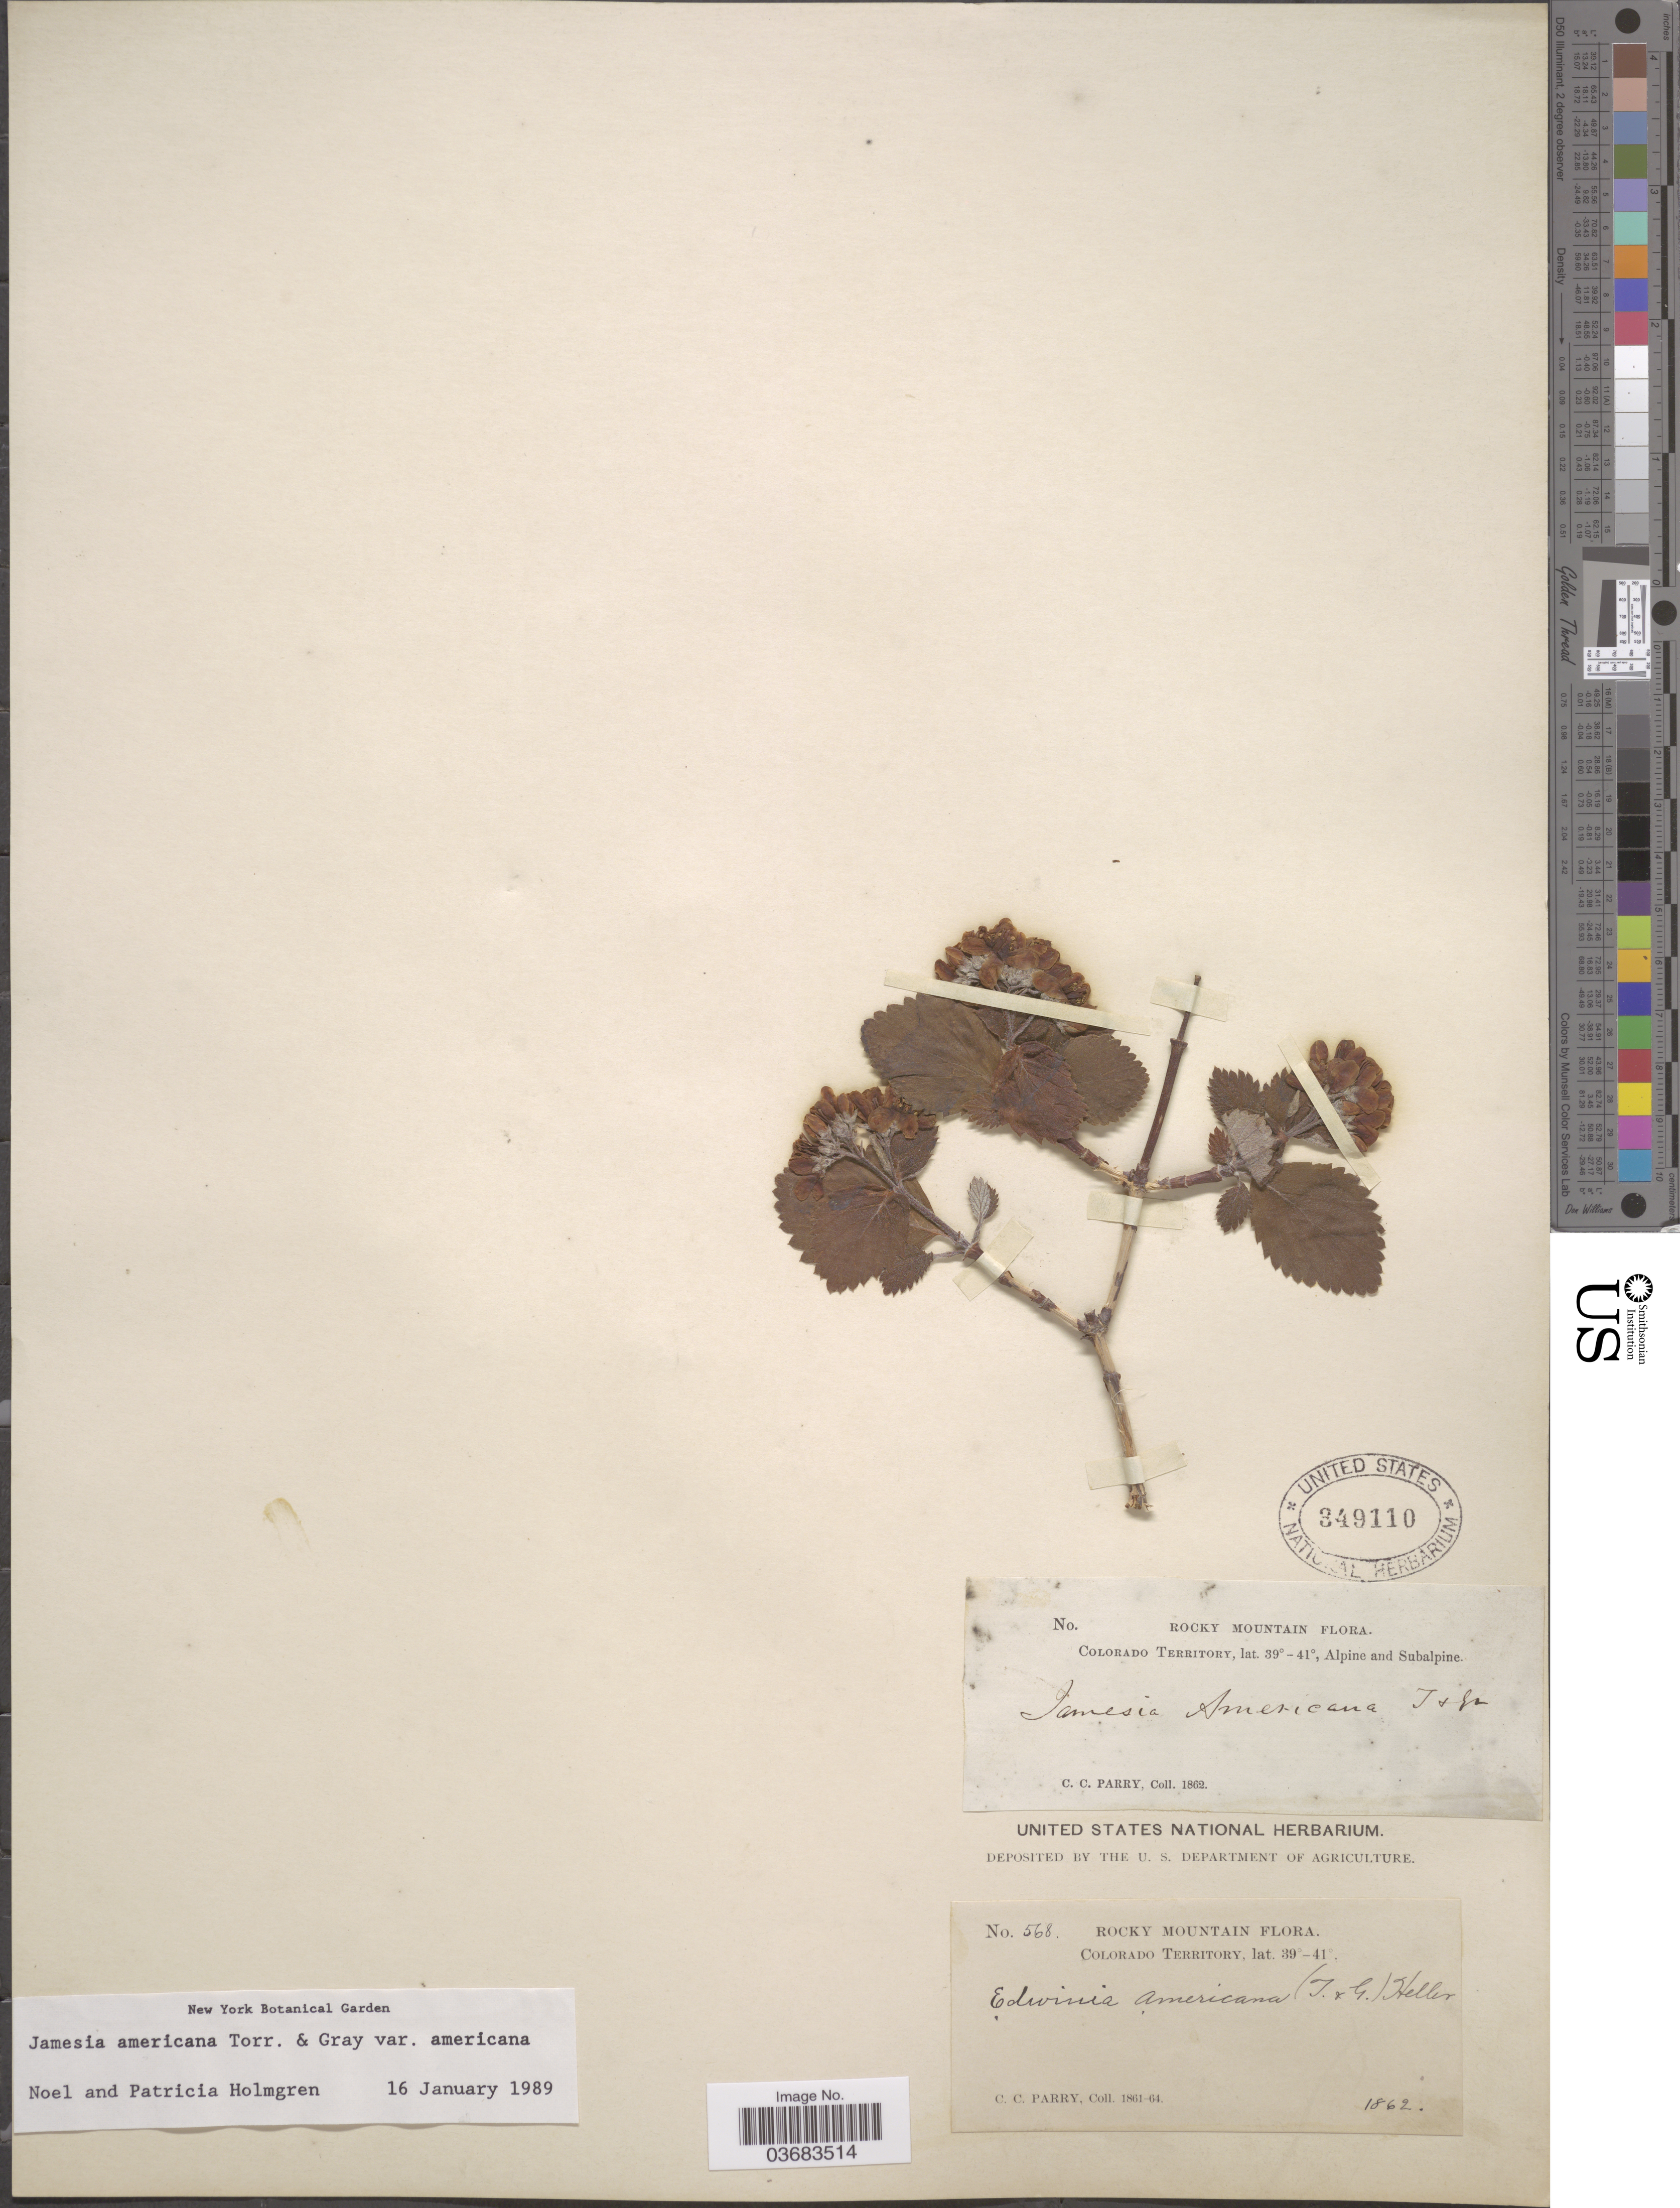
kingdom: Plantae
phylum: Tracheophyta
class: Magnoliopsida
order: Cornales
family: Hydrangeaceae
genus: Edwinia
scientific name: Edwinia americana var. americana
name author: (Torr. & A. Gray) A. Heller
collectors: C. C. Parry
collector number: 568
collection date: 1862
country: United States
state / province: Colorado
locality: Rocky Mountain.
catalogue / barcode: US 349110